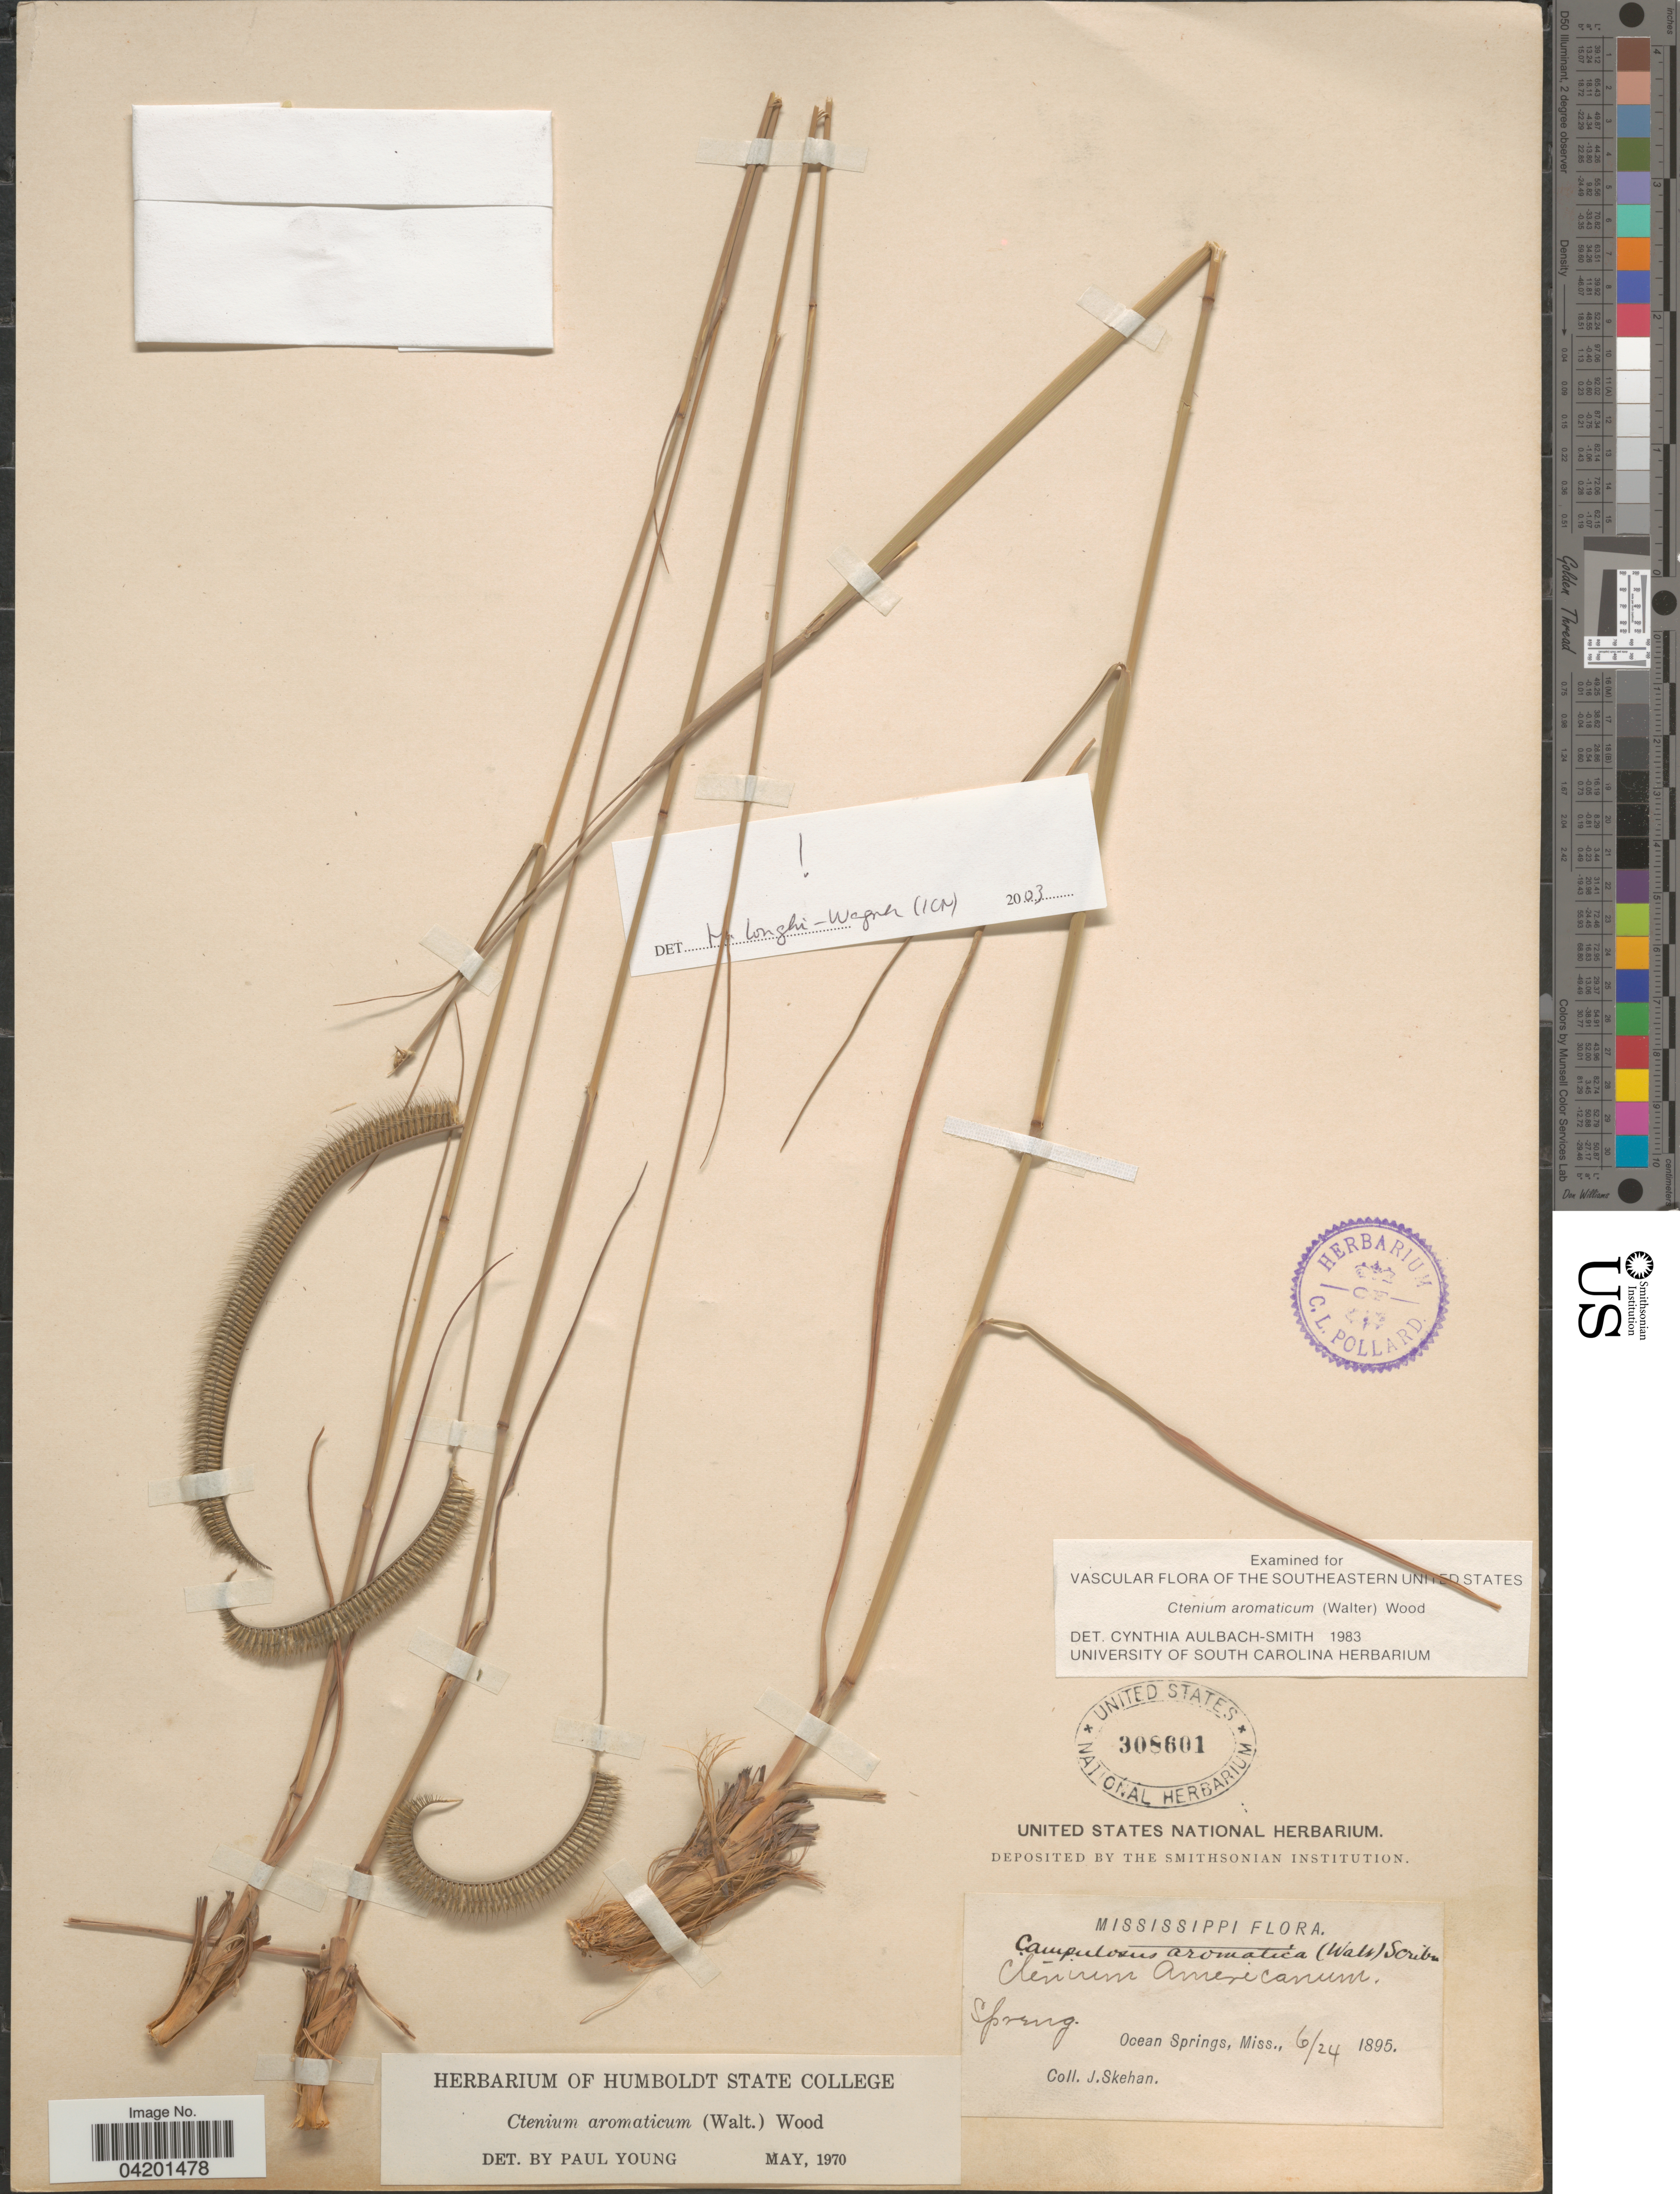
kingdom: Plantae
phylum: Tracheophyta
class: Liliopsida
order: Poales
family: Poaceae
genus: Ctenium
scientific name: Ctenium floridanum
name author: (Hitchc.) Hitchc.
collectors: J. Skehan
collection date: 1895-06-24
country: United States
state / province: Mississippi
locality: Ocean Springs.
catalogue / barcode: US 308601